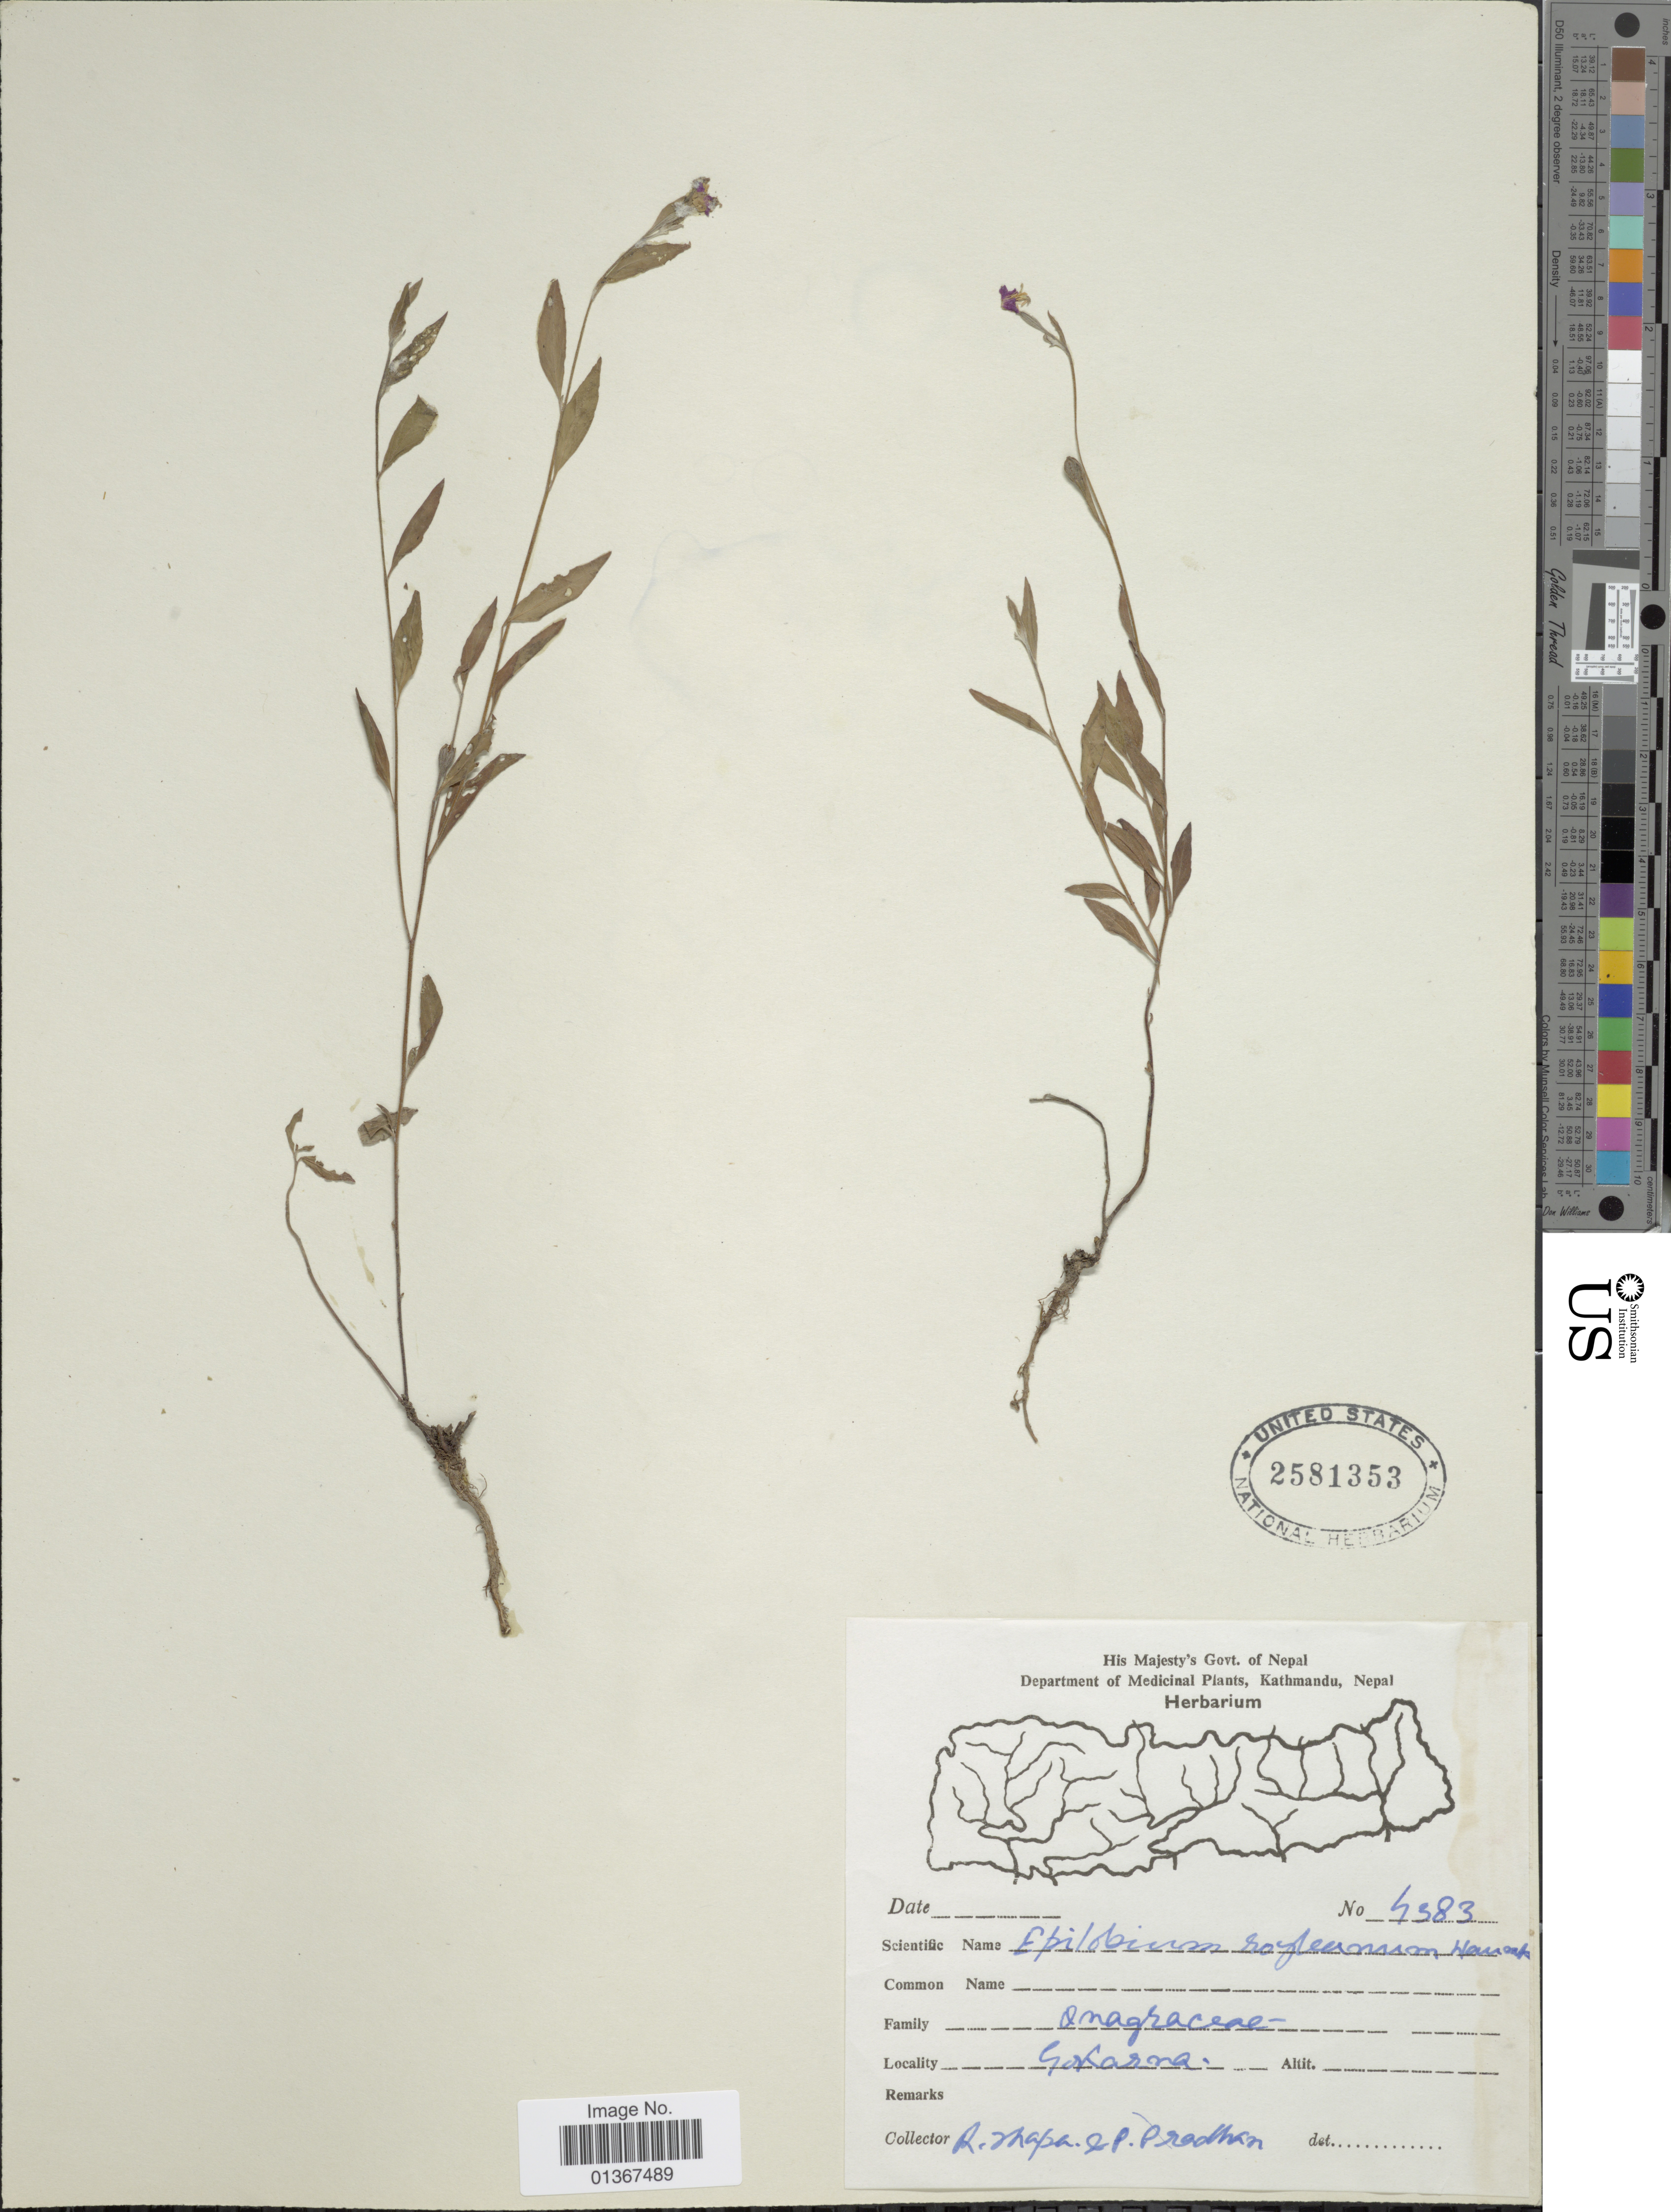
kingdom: Plantae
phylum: Tracheophyta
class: Magnoliopsida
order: Myrtales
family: Onagraceae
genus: Epilobium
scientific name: Epilobium royleanum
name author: Hausskn.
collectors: R. Thapa & P. Pradhan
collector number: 4383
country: Nepal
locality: Department of Medicinal Plants, Kathmandu. Gokarna.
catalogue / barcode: US 2581353